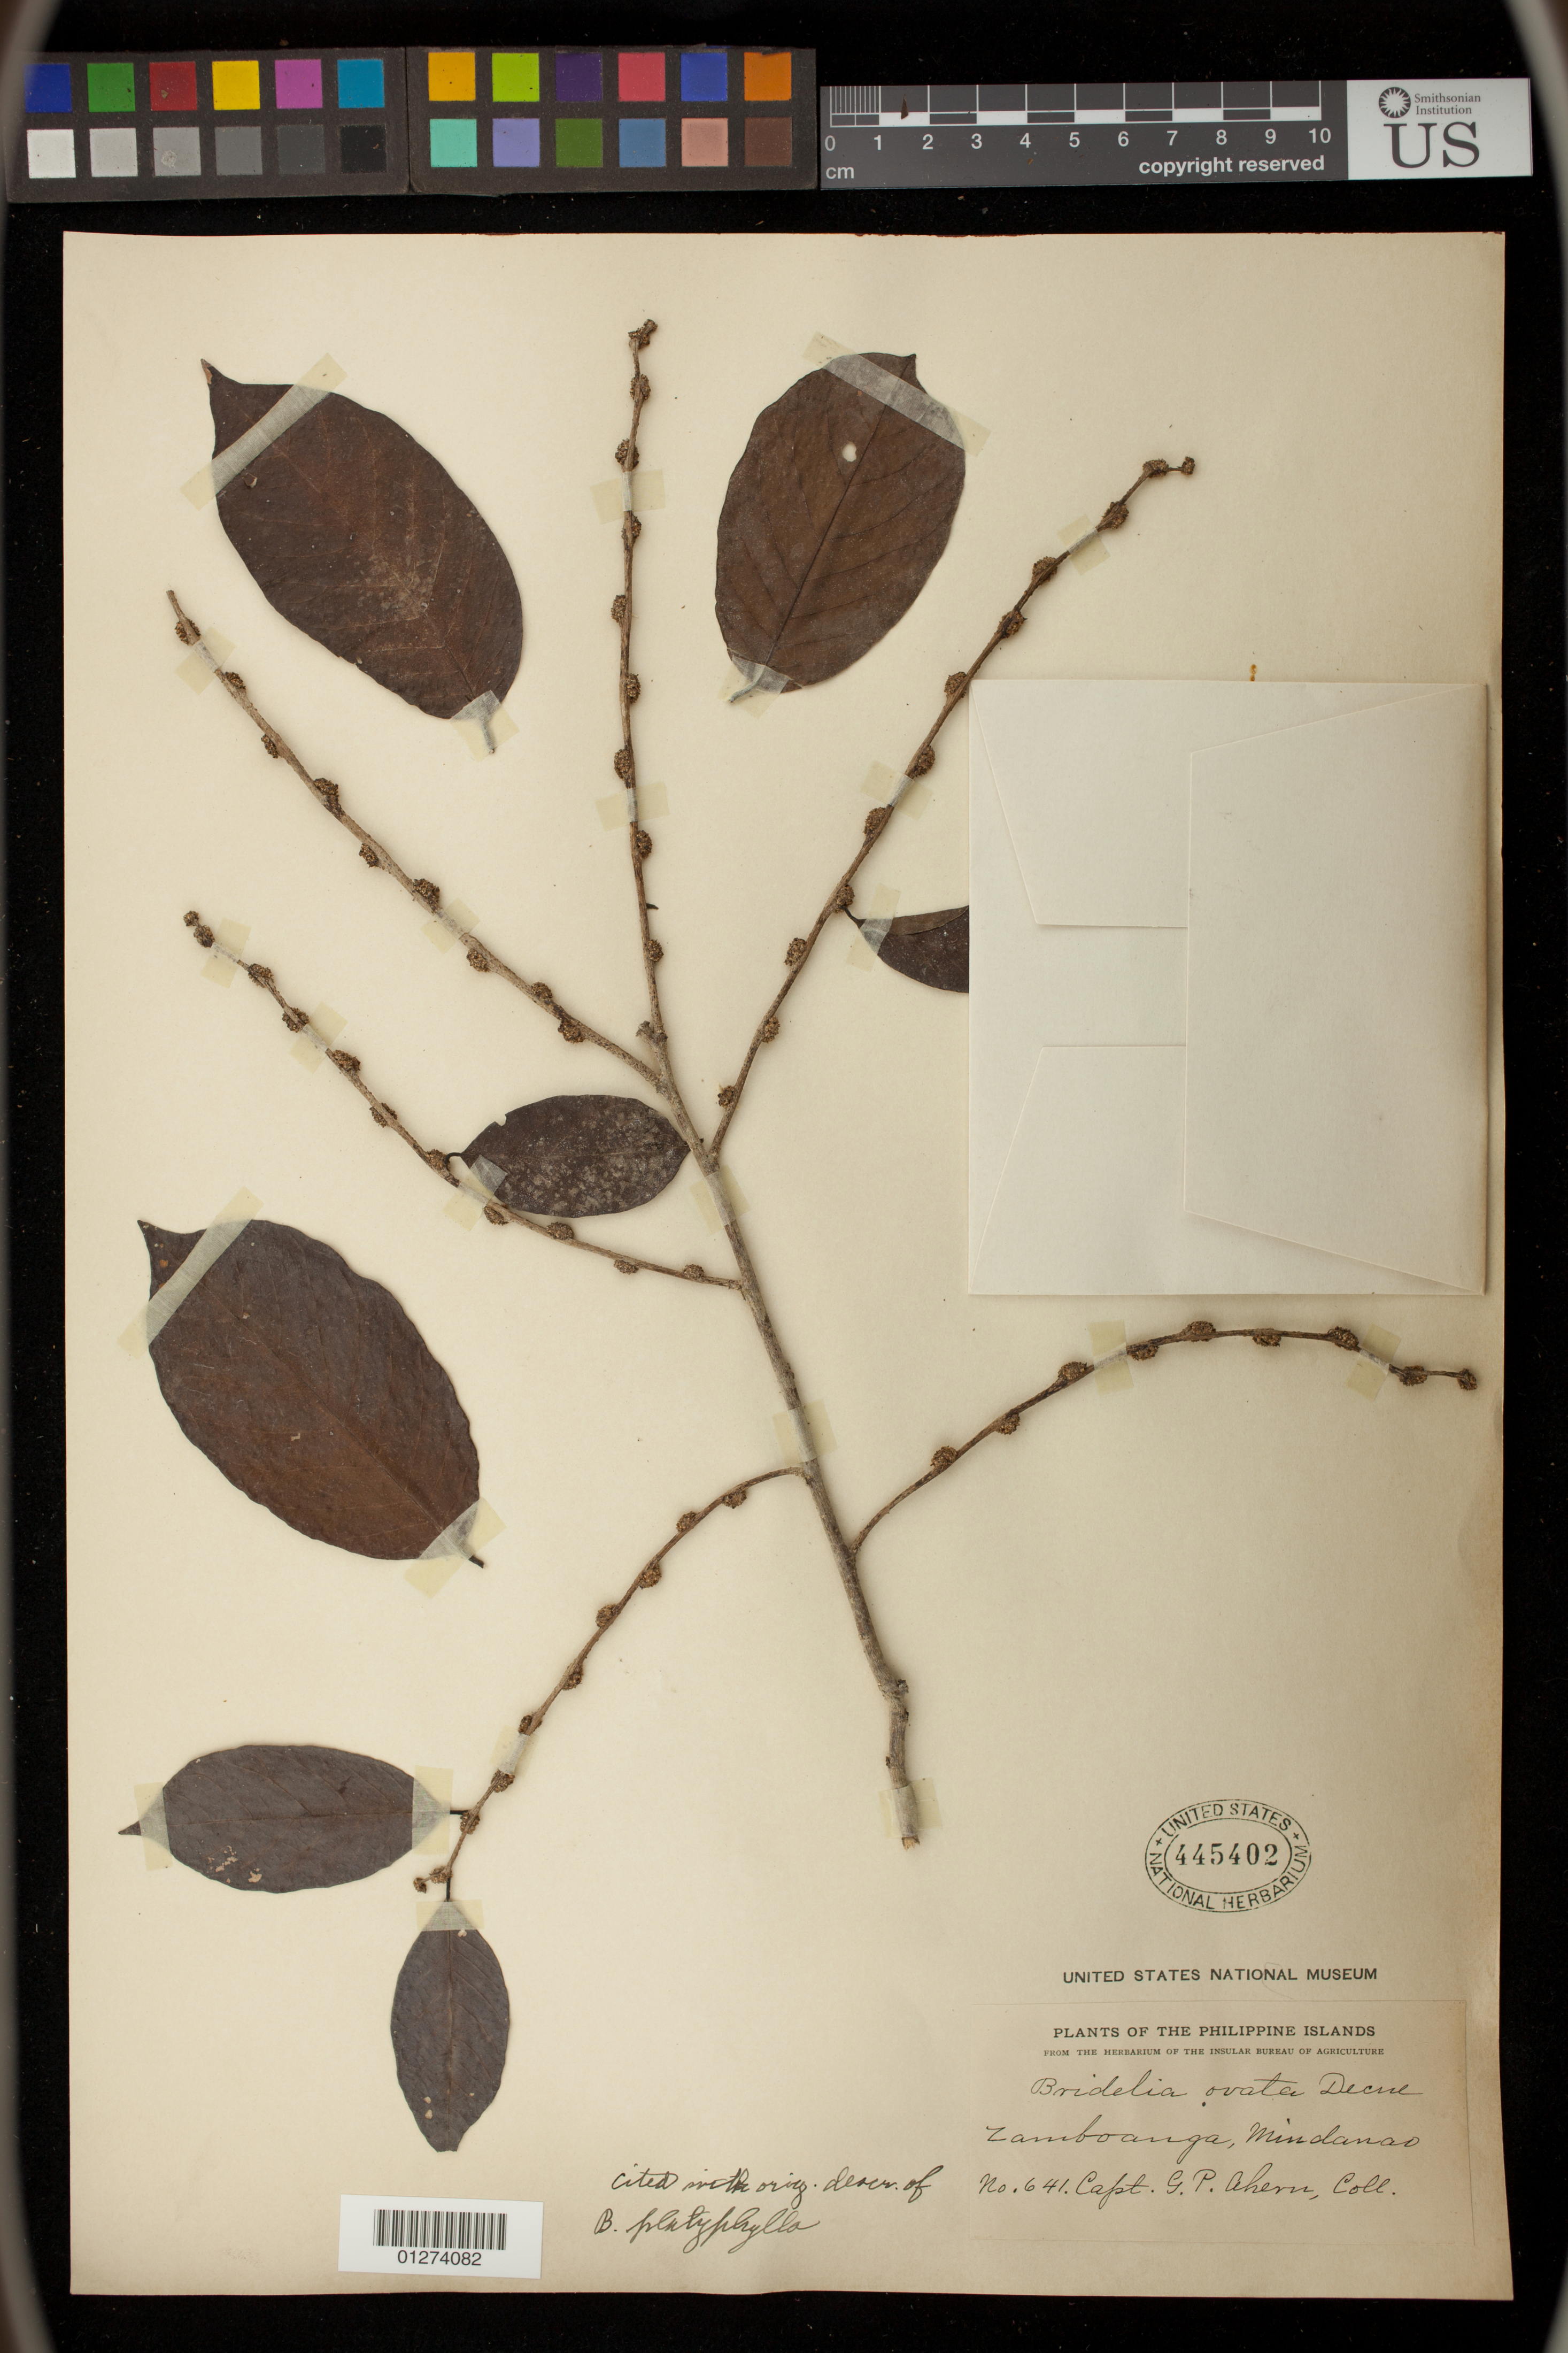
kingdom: Plantae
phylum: Tracheophyta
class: Magnoliopsida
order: Malpighiales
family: Phyllanthaceae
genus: Bridelia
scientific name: Bridelia insulana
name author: Hance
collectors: G. Ahern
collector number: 641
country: Philippines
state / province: Zamboanga Peninsula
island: Mindanao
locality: Zamboanga, Mindanao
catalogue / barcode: US 445402